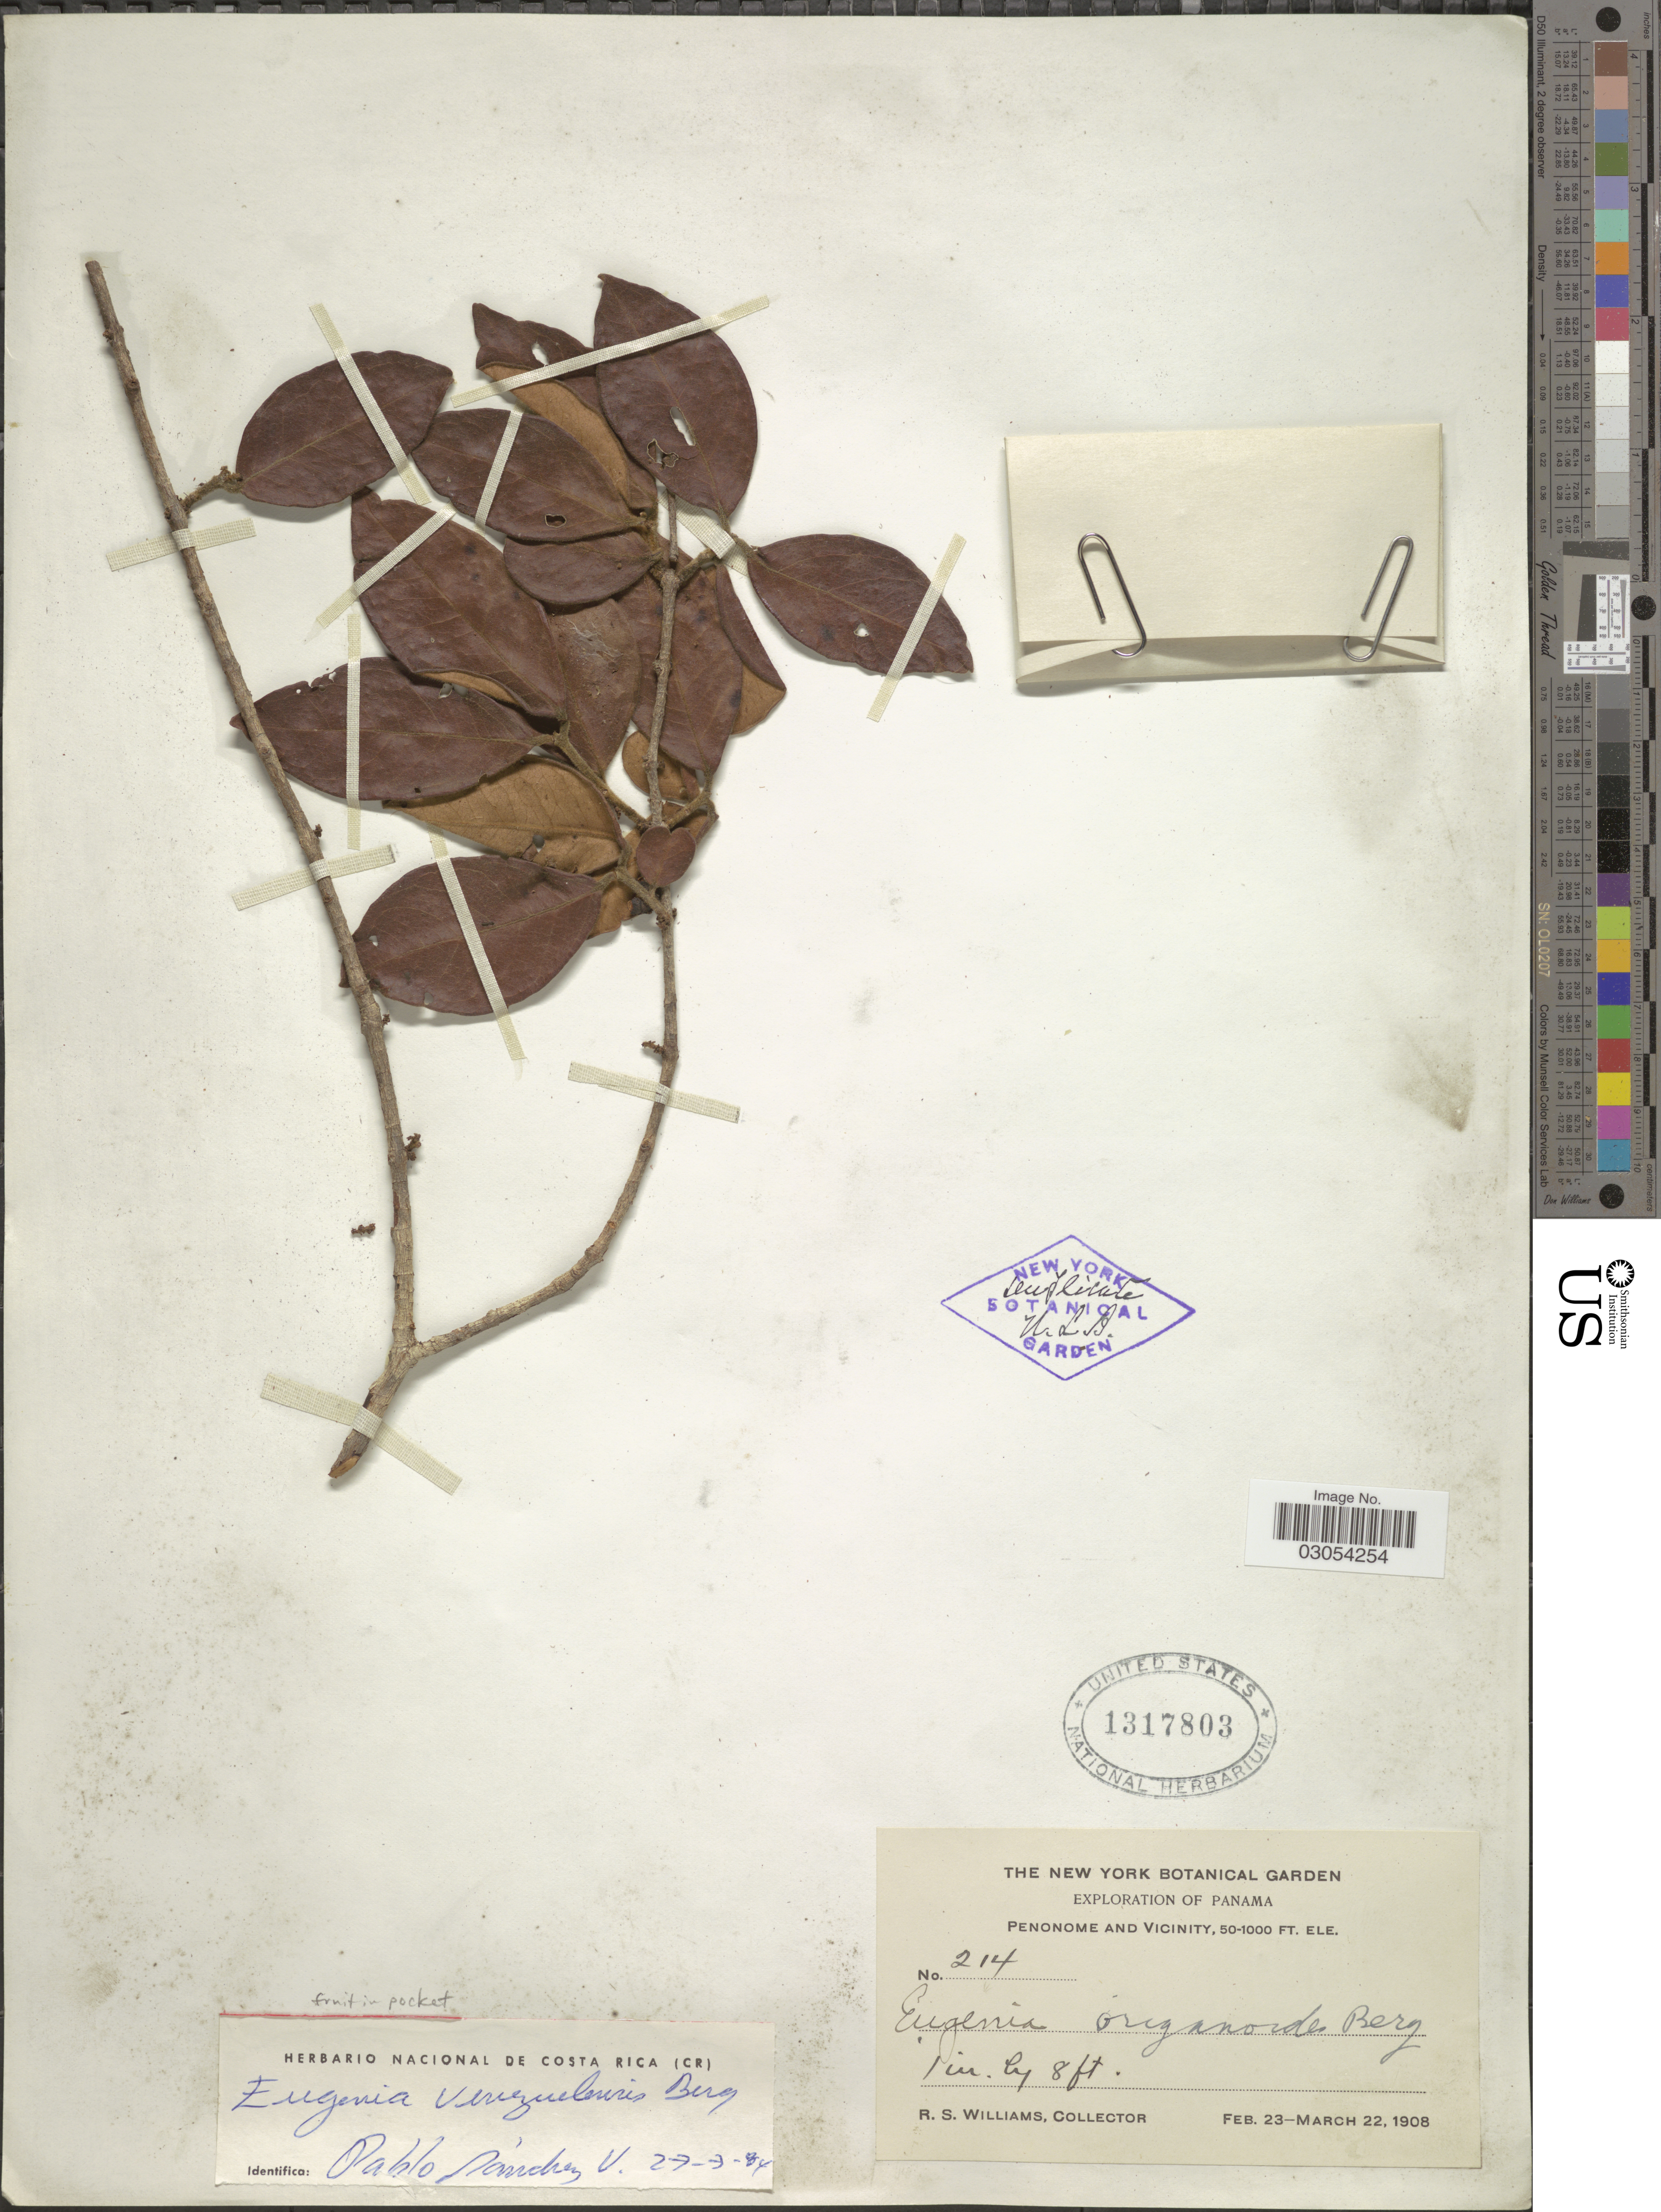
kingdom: Plantae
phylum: Tracheophyta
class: Magnoliopsida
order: Myrtales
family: Myrtaceae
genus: Eugenia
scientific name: Eugenia venezuelensis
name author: O. Berg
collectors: R. S. Williams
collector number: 214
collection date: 1908-02-23/1908-03-22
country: Panama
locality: Penonome and Vicinity.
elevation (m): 15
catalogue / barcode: US 1317803